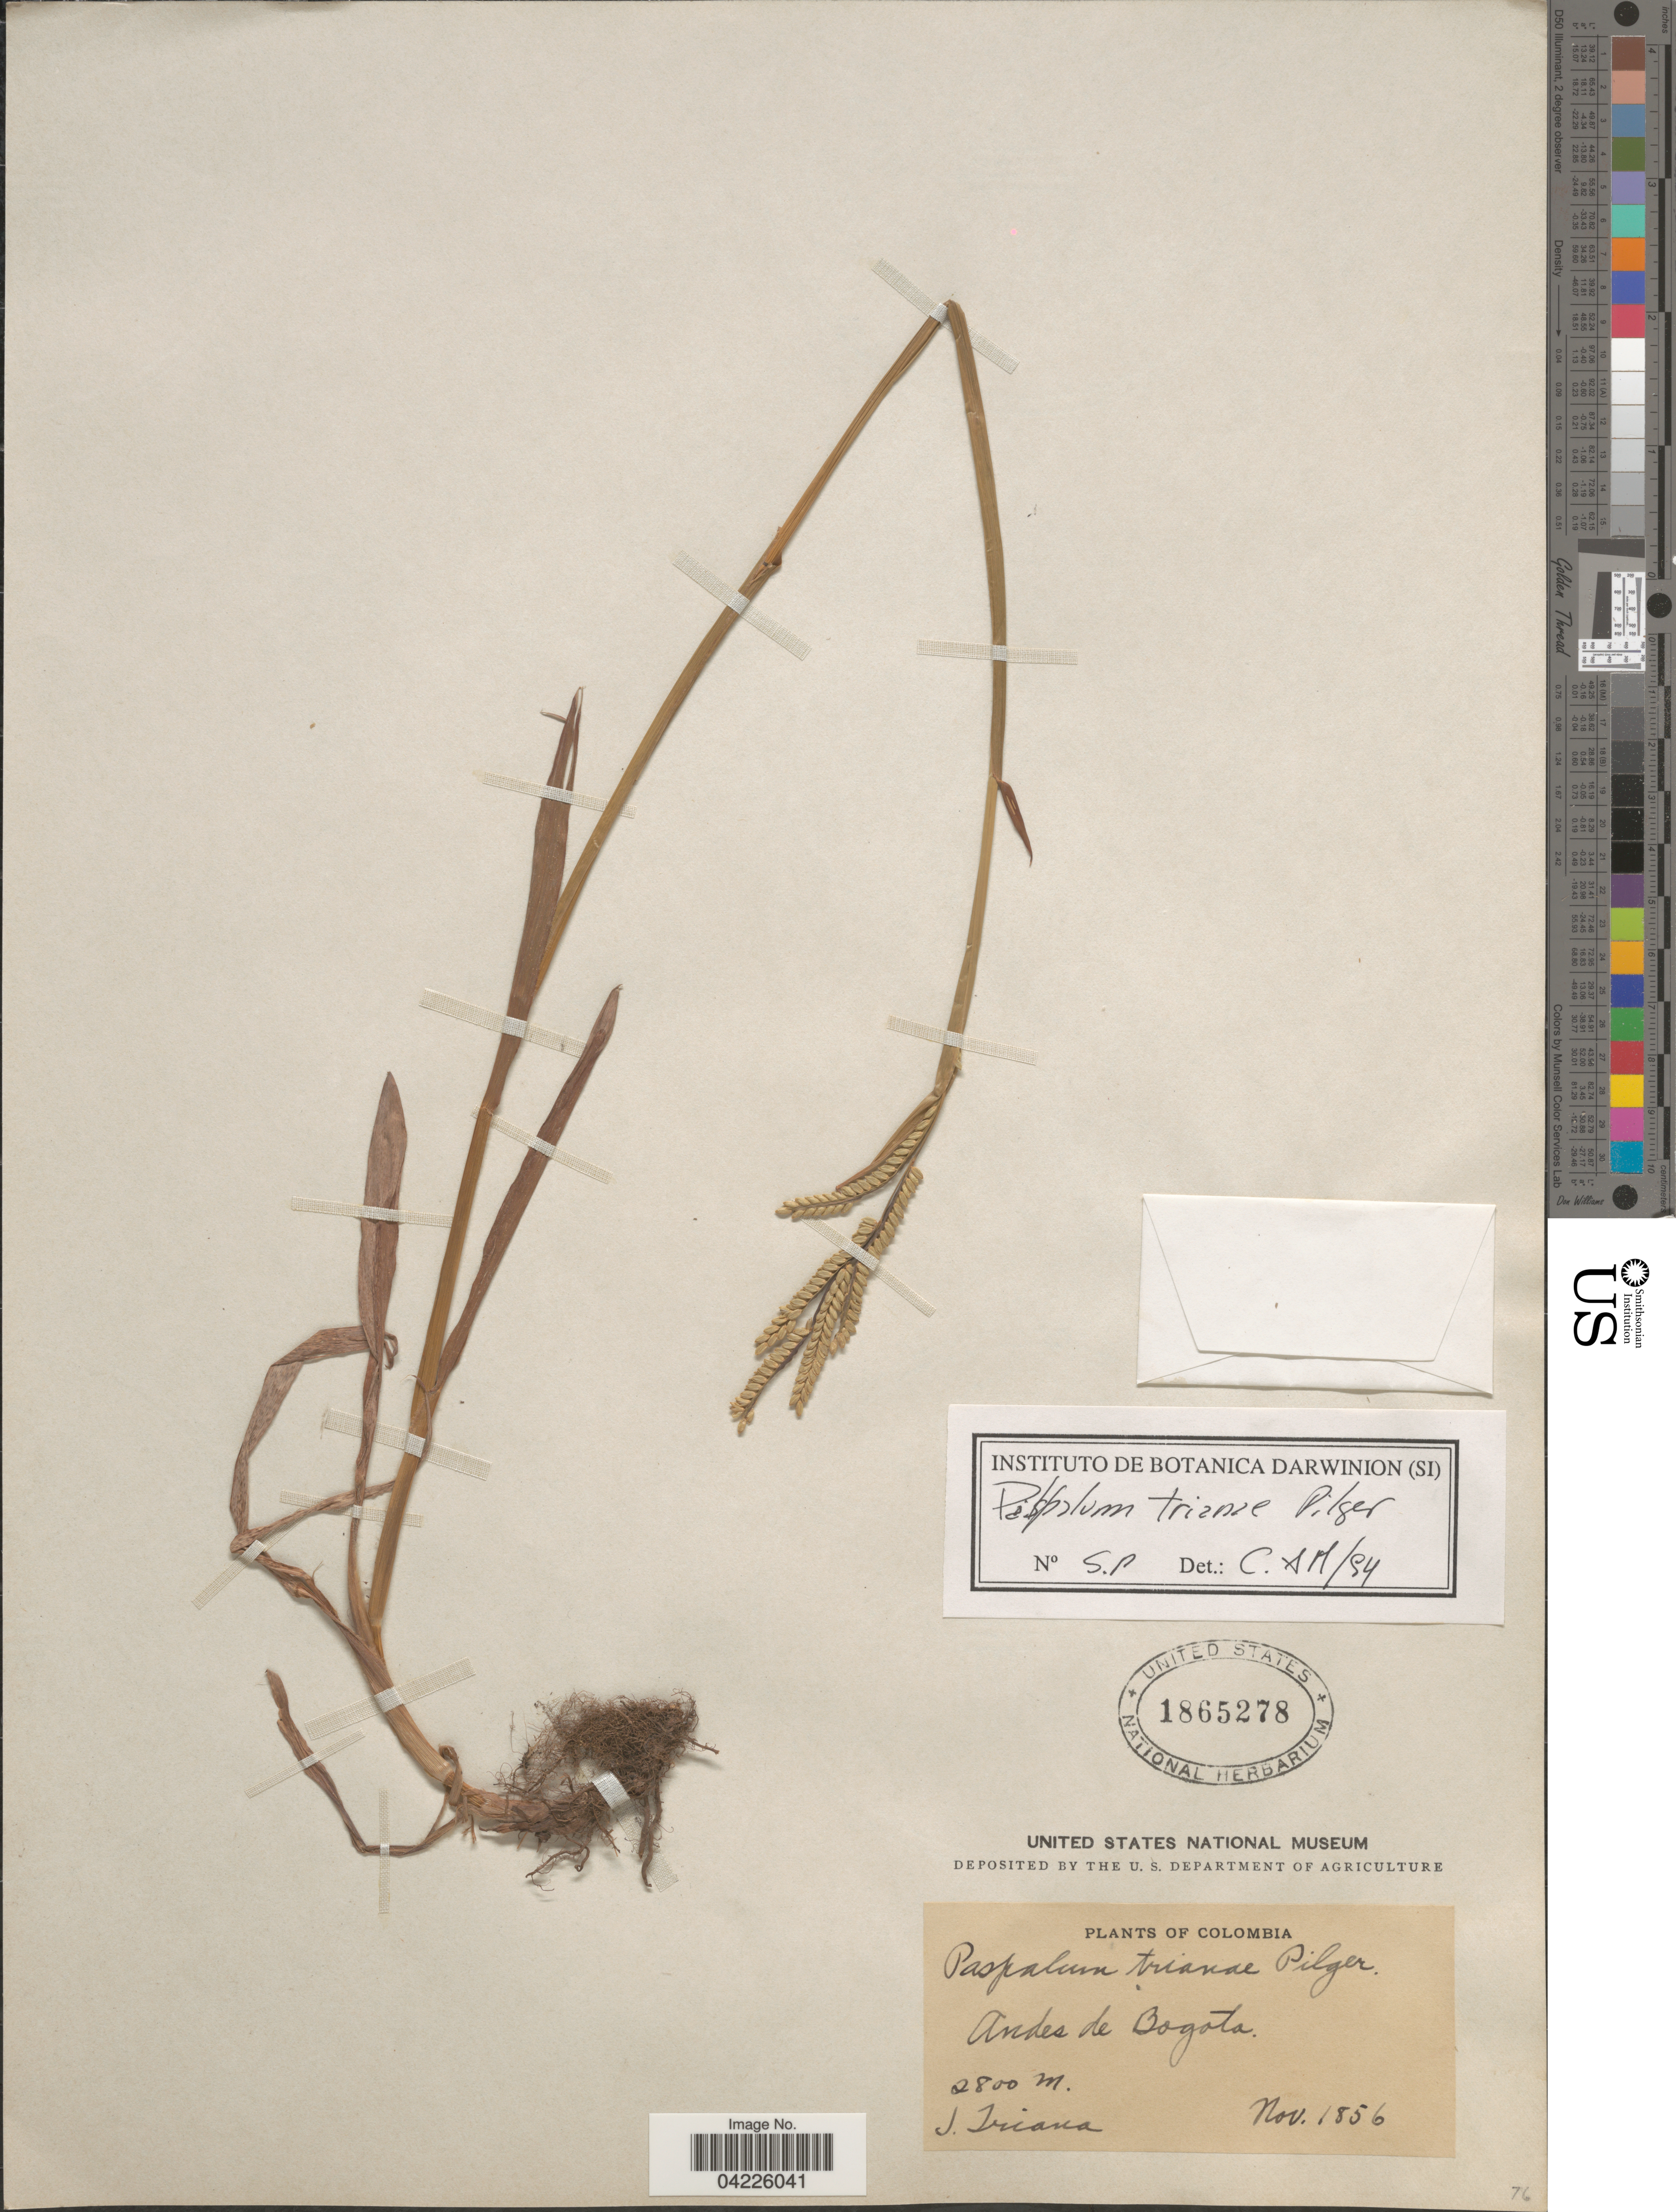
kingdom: Plantae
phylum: Tracheophyta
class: Liliopsida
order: Poales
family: Poaceae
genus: Paspalum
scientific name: Paspalum trianae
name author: Pilg.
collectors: J. Triana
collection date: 1856-11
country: Colombia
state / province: Bogota D.C.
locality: Andes de Bogota.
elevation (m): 2800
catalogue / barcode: US 1865278